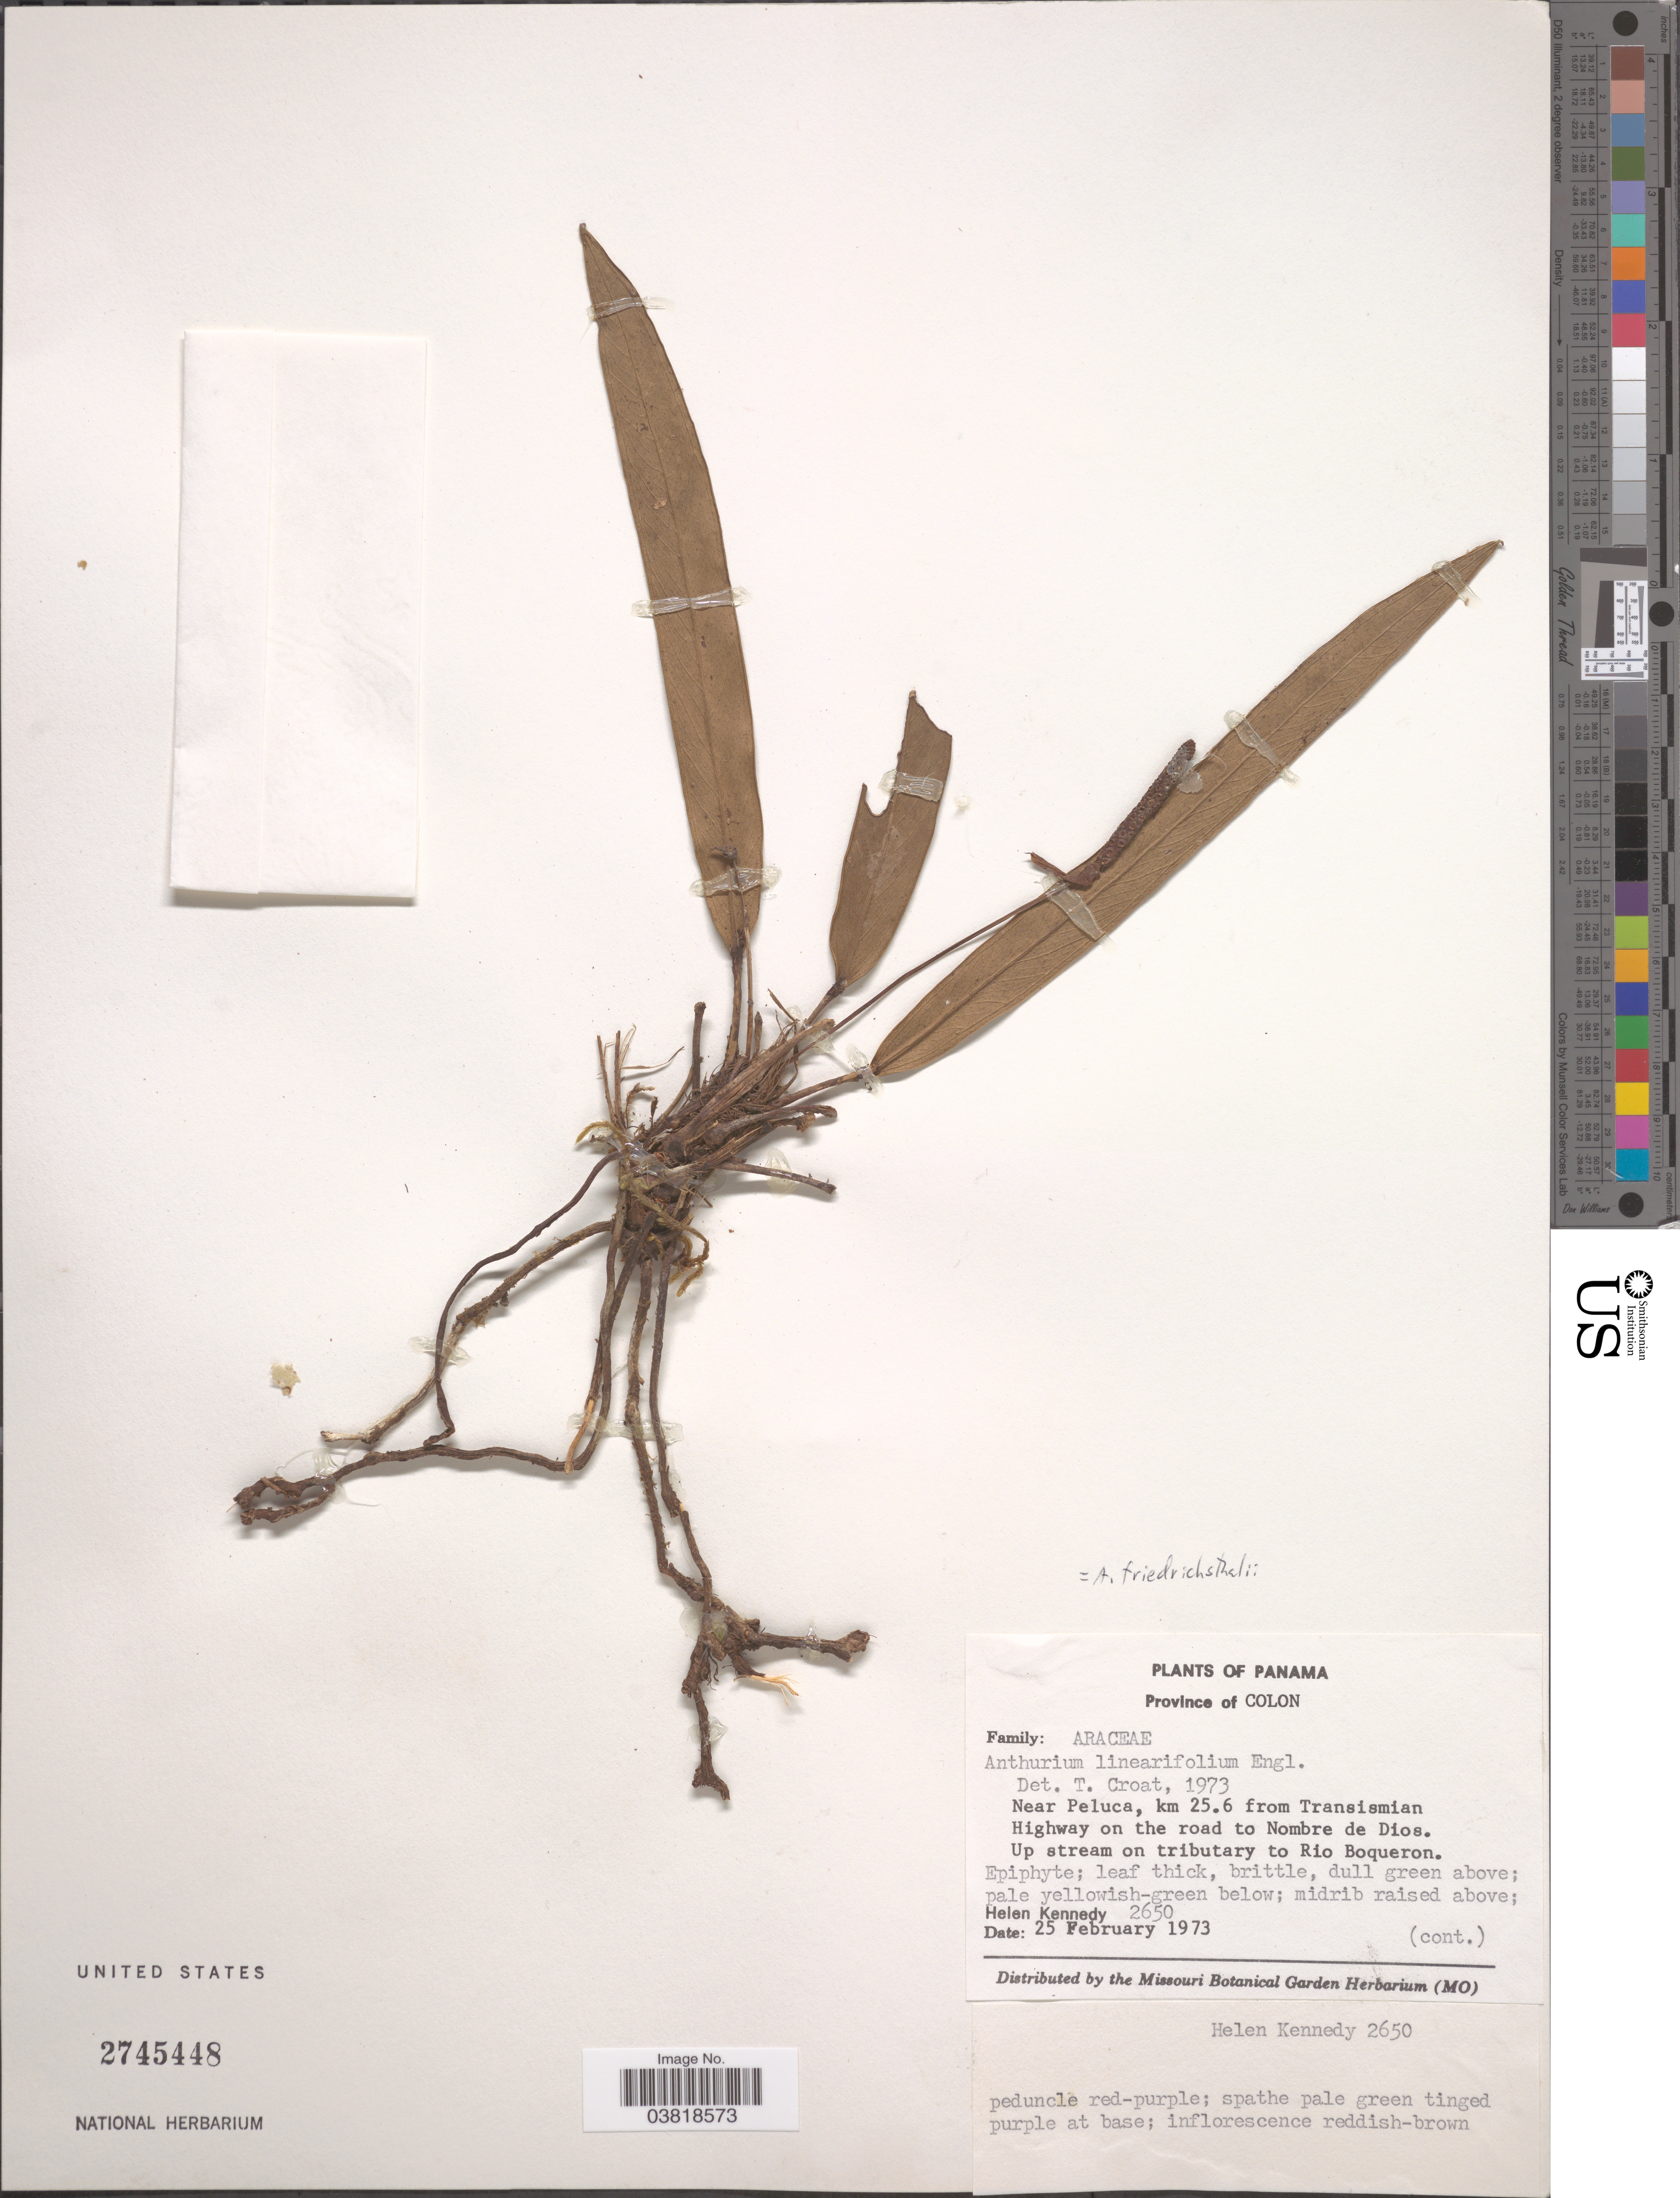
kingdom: Plantae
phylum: Tracheophyta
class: Liliopsida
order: Alismatales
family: Araceae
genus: Anthurium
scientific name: Anthurium friedrichsthalii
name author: Schott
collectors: H. Kennedy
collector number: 2650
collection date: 1973-02-25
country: Panama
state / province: Colón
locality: Near Peluca, km 25.6 from Transismian Highway on the road to Nombre de Dios. Up stream on tributary to Rio Boqueron.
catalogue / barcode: US 2745448